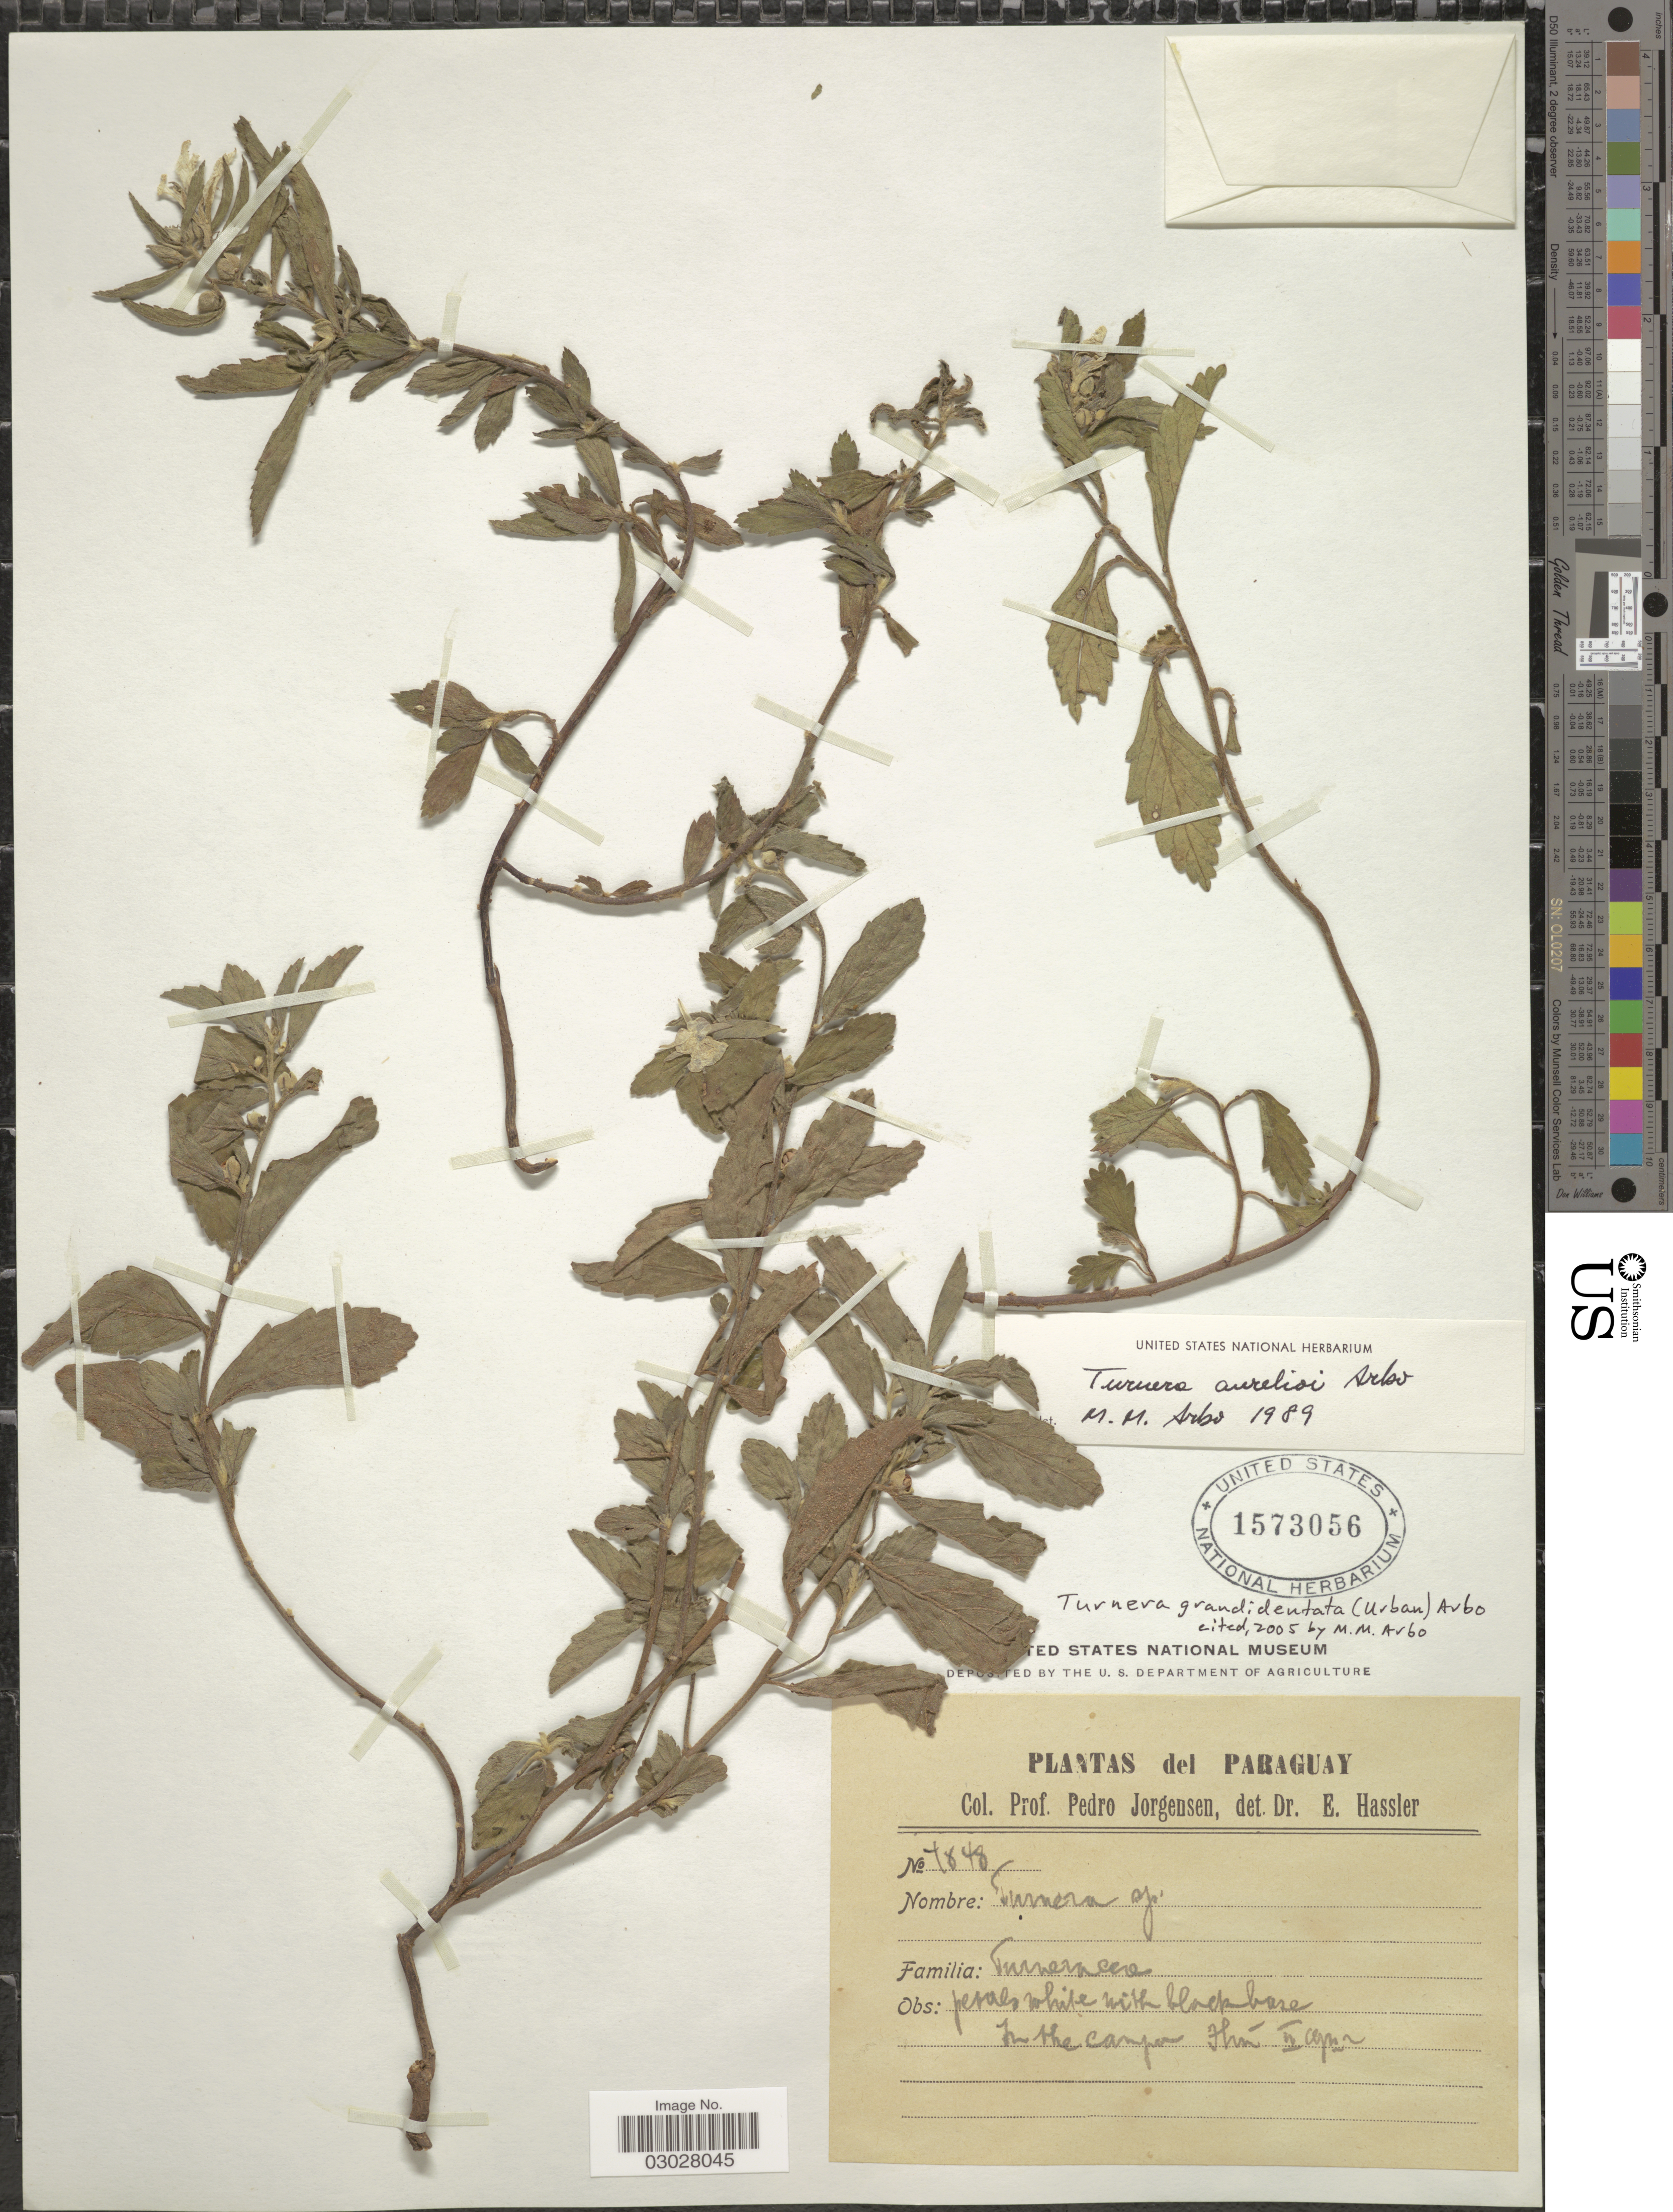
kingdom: Plantae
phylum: Tracheophyta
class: Magnoliopsida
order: Malpighiales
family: Turneraceae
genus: Turnera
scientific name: Turnera grandidentata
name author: (Urb.) Arbo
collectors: P. Jörgensen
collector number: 7848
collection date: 1902-04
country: Paraguay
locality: Ihú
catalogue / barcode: US 1573056